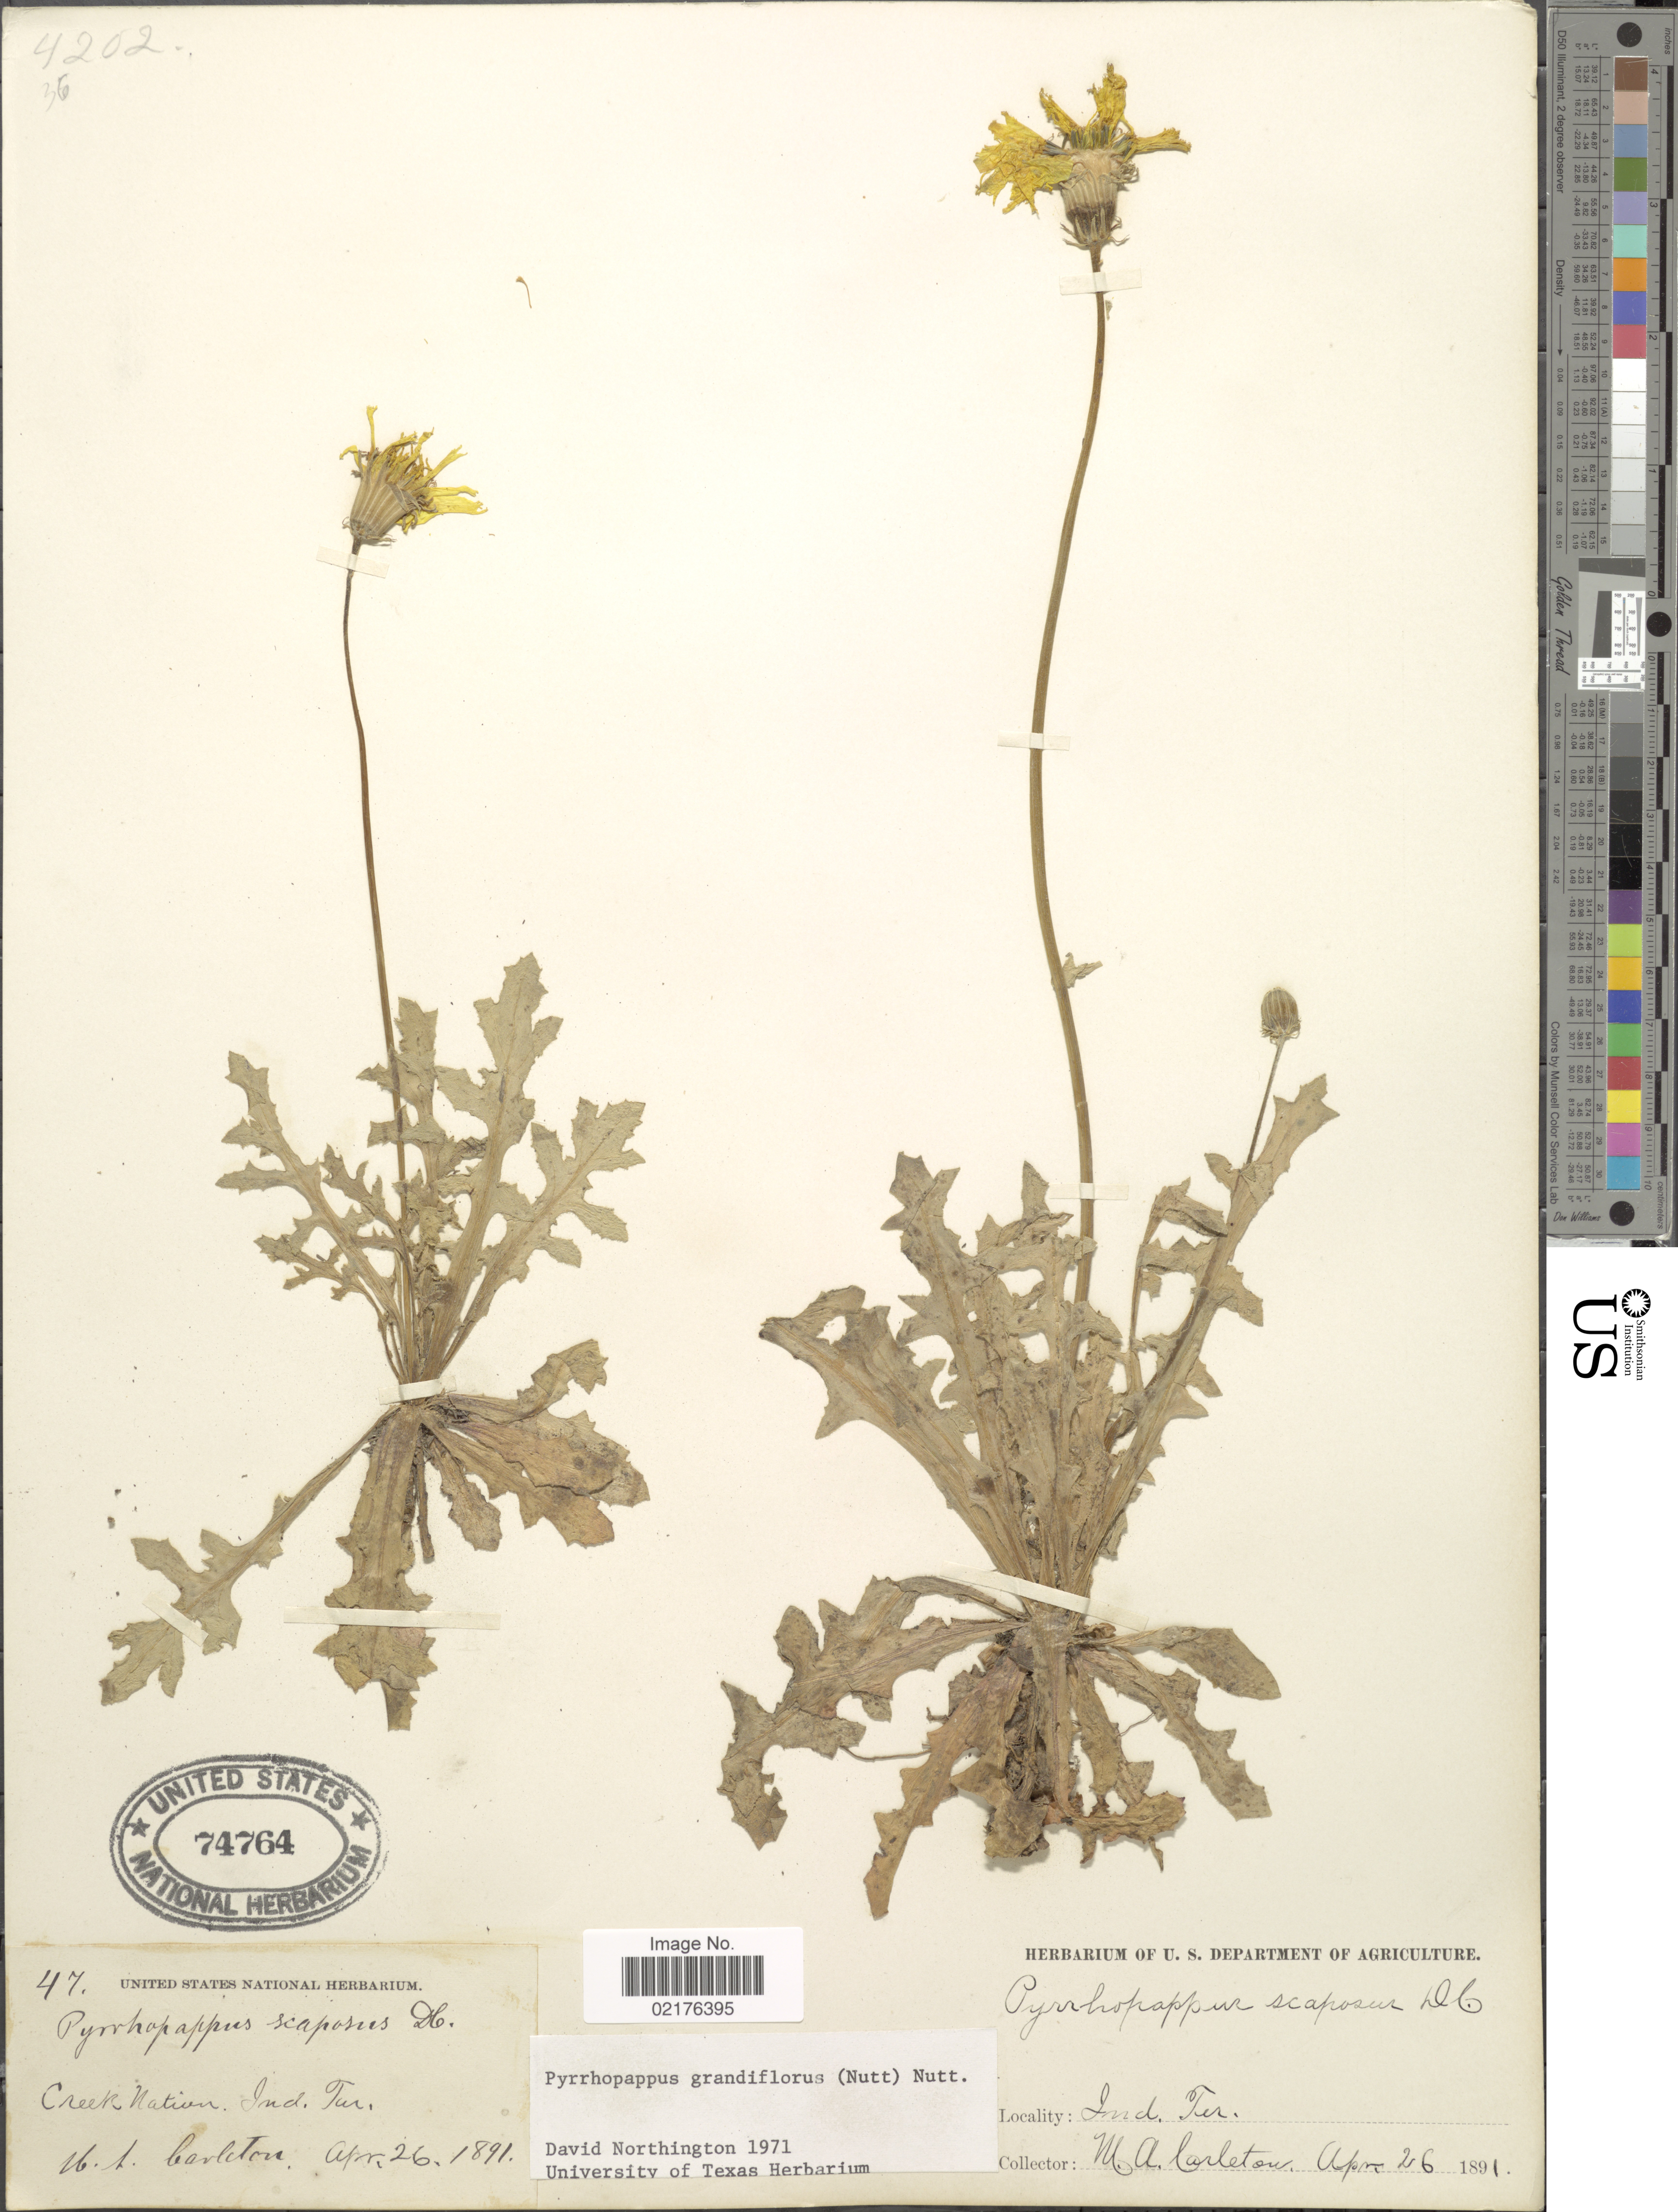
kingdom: Plantae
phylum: Tracheophyta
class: Magnoliopsida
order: Asterales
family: Asteraceae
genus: Pyrrhopappus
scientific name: Pyrrhopappus grandiflorus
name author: (Nutt.) Nutt.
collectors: M. A. Carleton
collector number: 47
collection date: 1891-04-26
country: United States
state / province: Oklahoma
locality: Creek Nation, Ind. Ter.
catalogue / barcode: US 74764